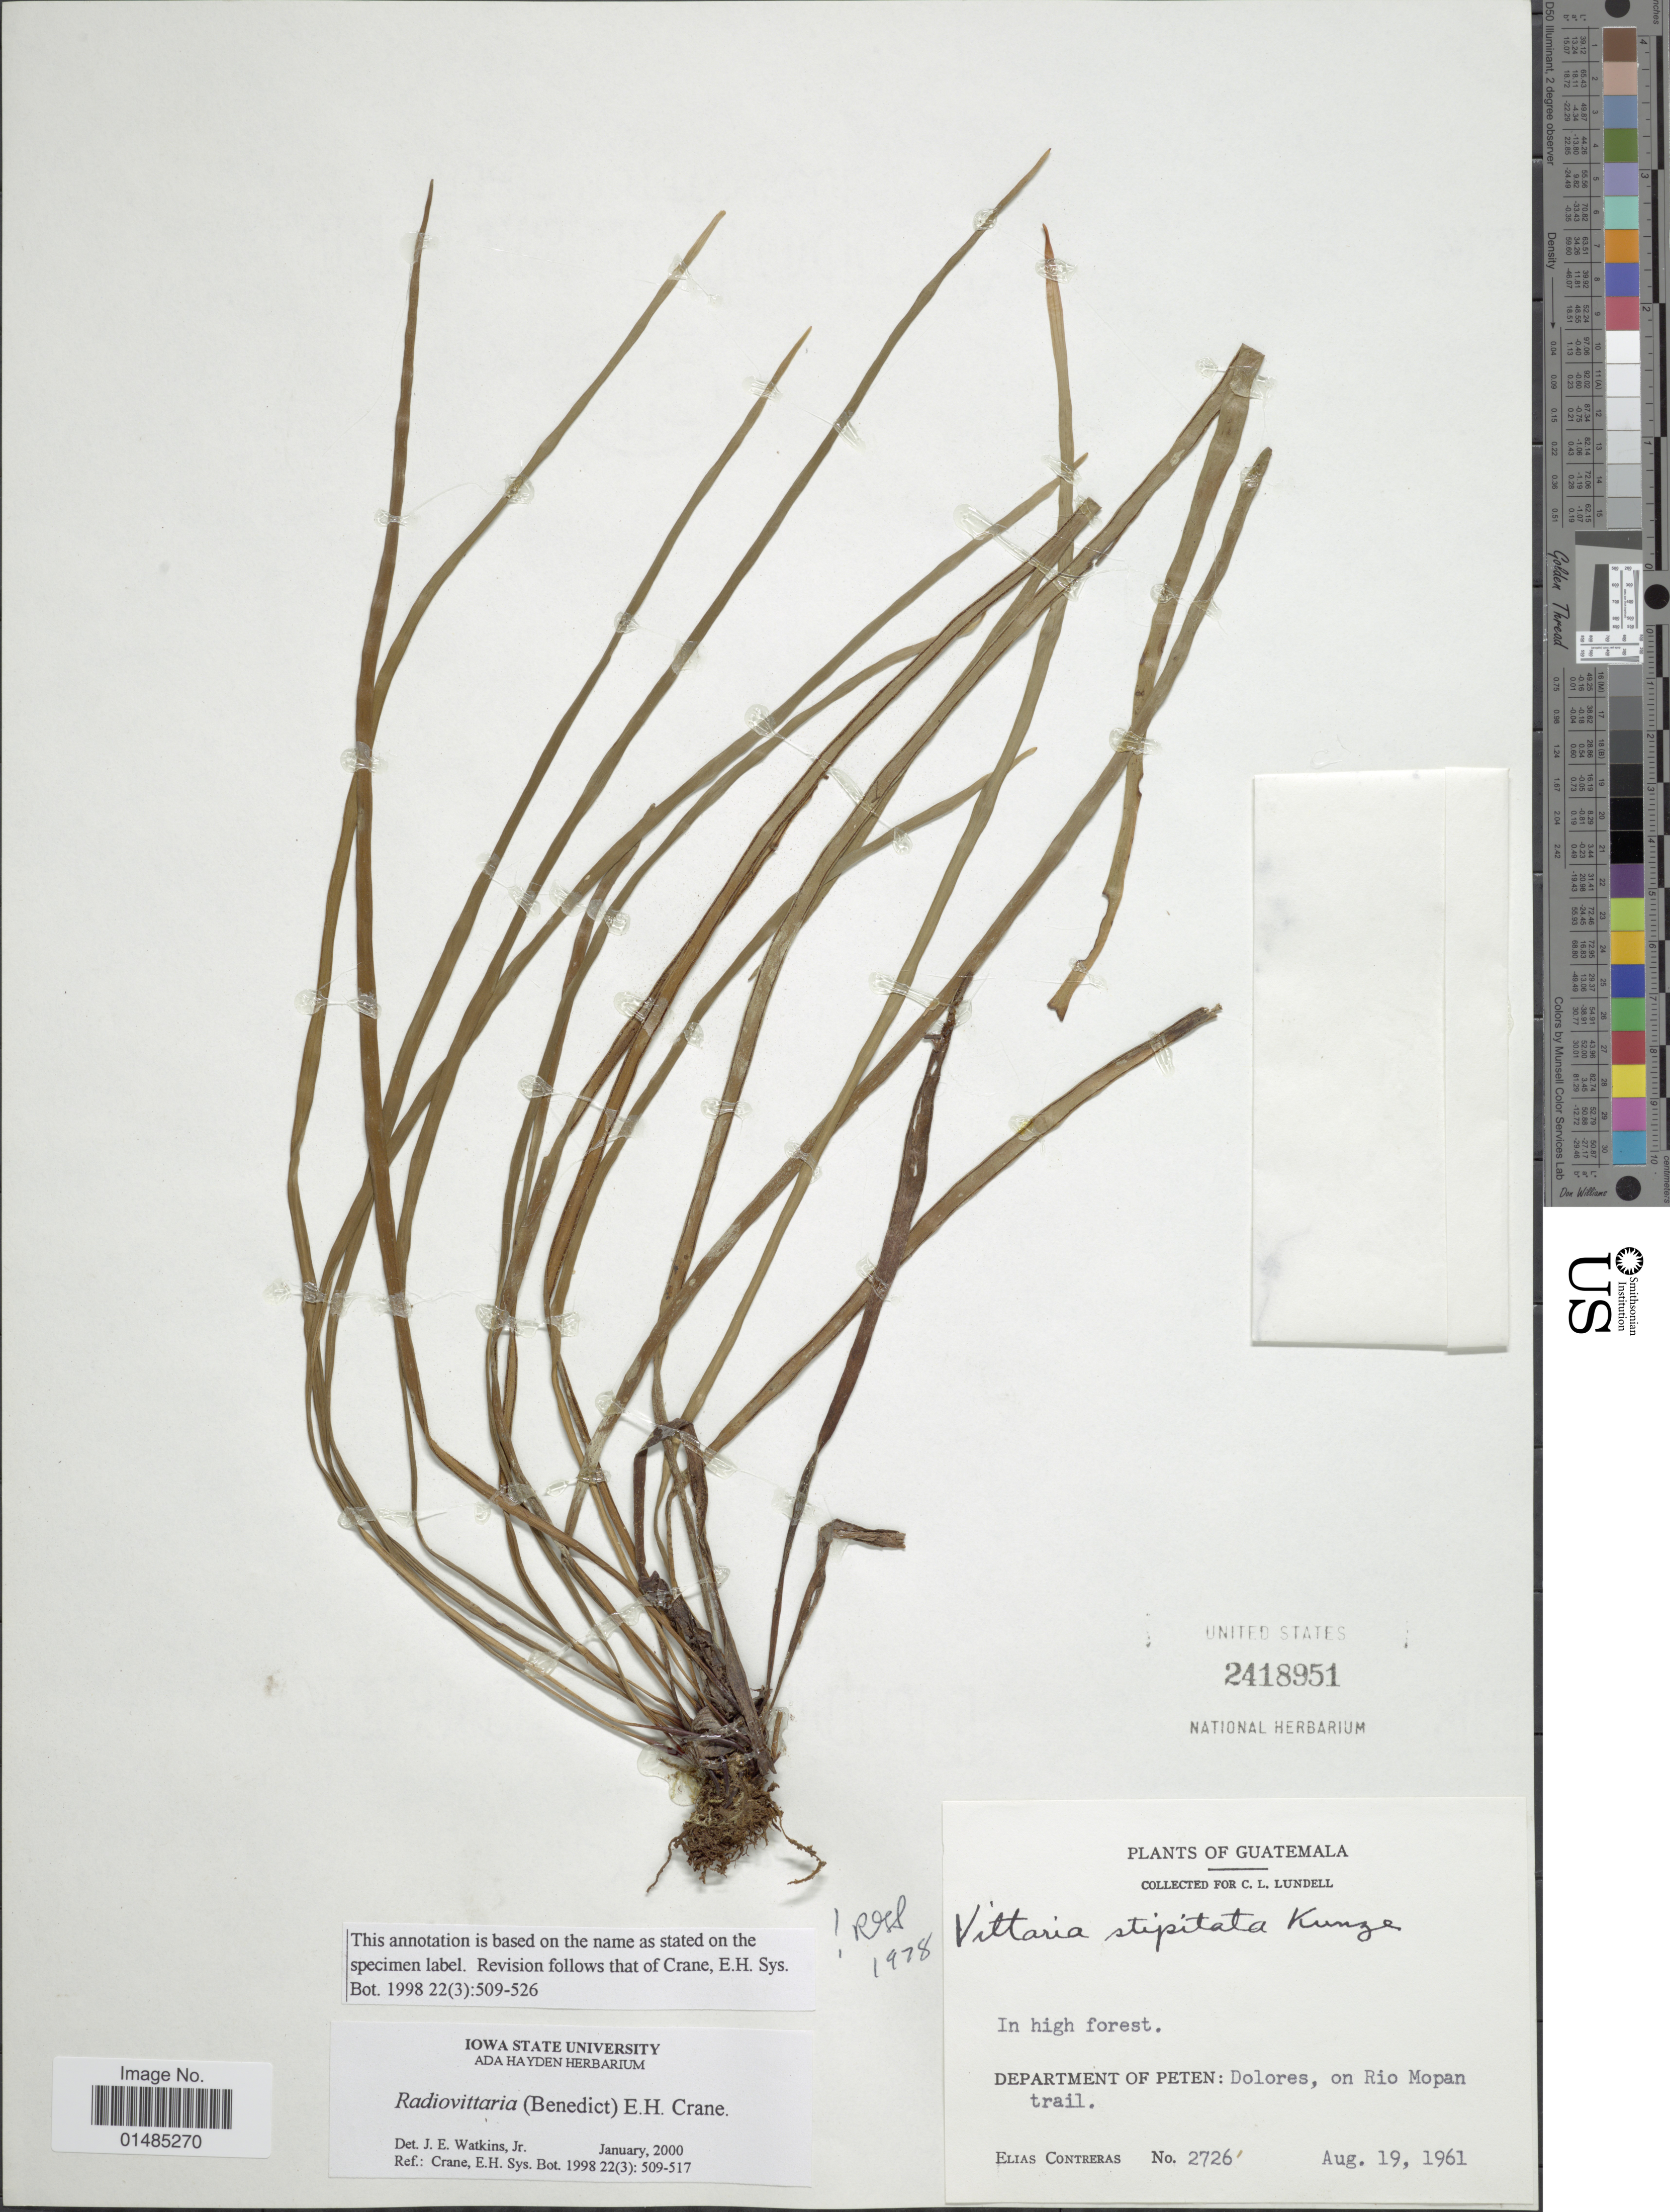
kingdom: Plantae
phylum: Tracheophyta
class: Polypodiopsida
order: Polypodiales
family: Pteridaceae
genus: Radiovittaria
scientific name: Radiovittaria stipitata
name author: (Kunze) E.H. Crane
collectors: E. Contreras & C. L. Lundell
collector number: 2726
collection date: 1961-08-19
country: Guatemala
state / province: El Petén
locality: Dolores, on Rio Mopan trail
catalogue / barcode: US 2418951